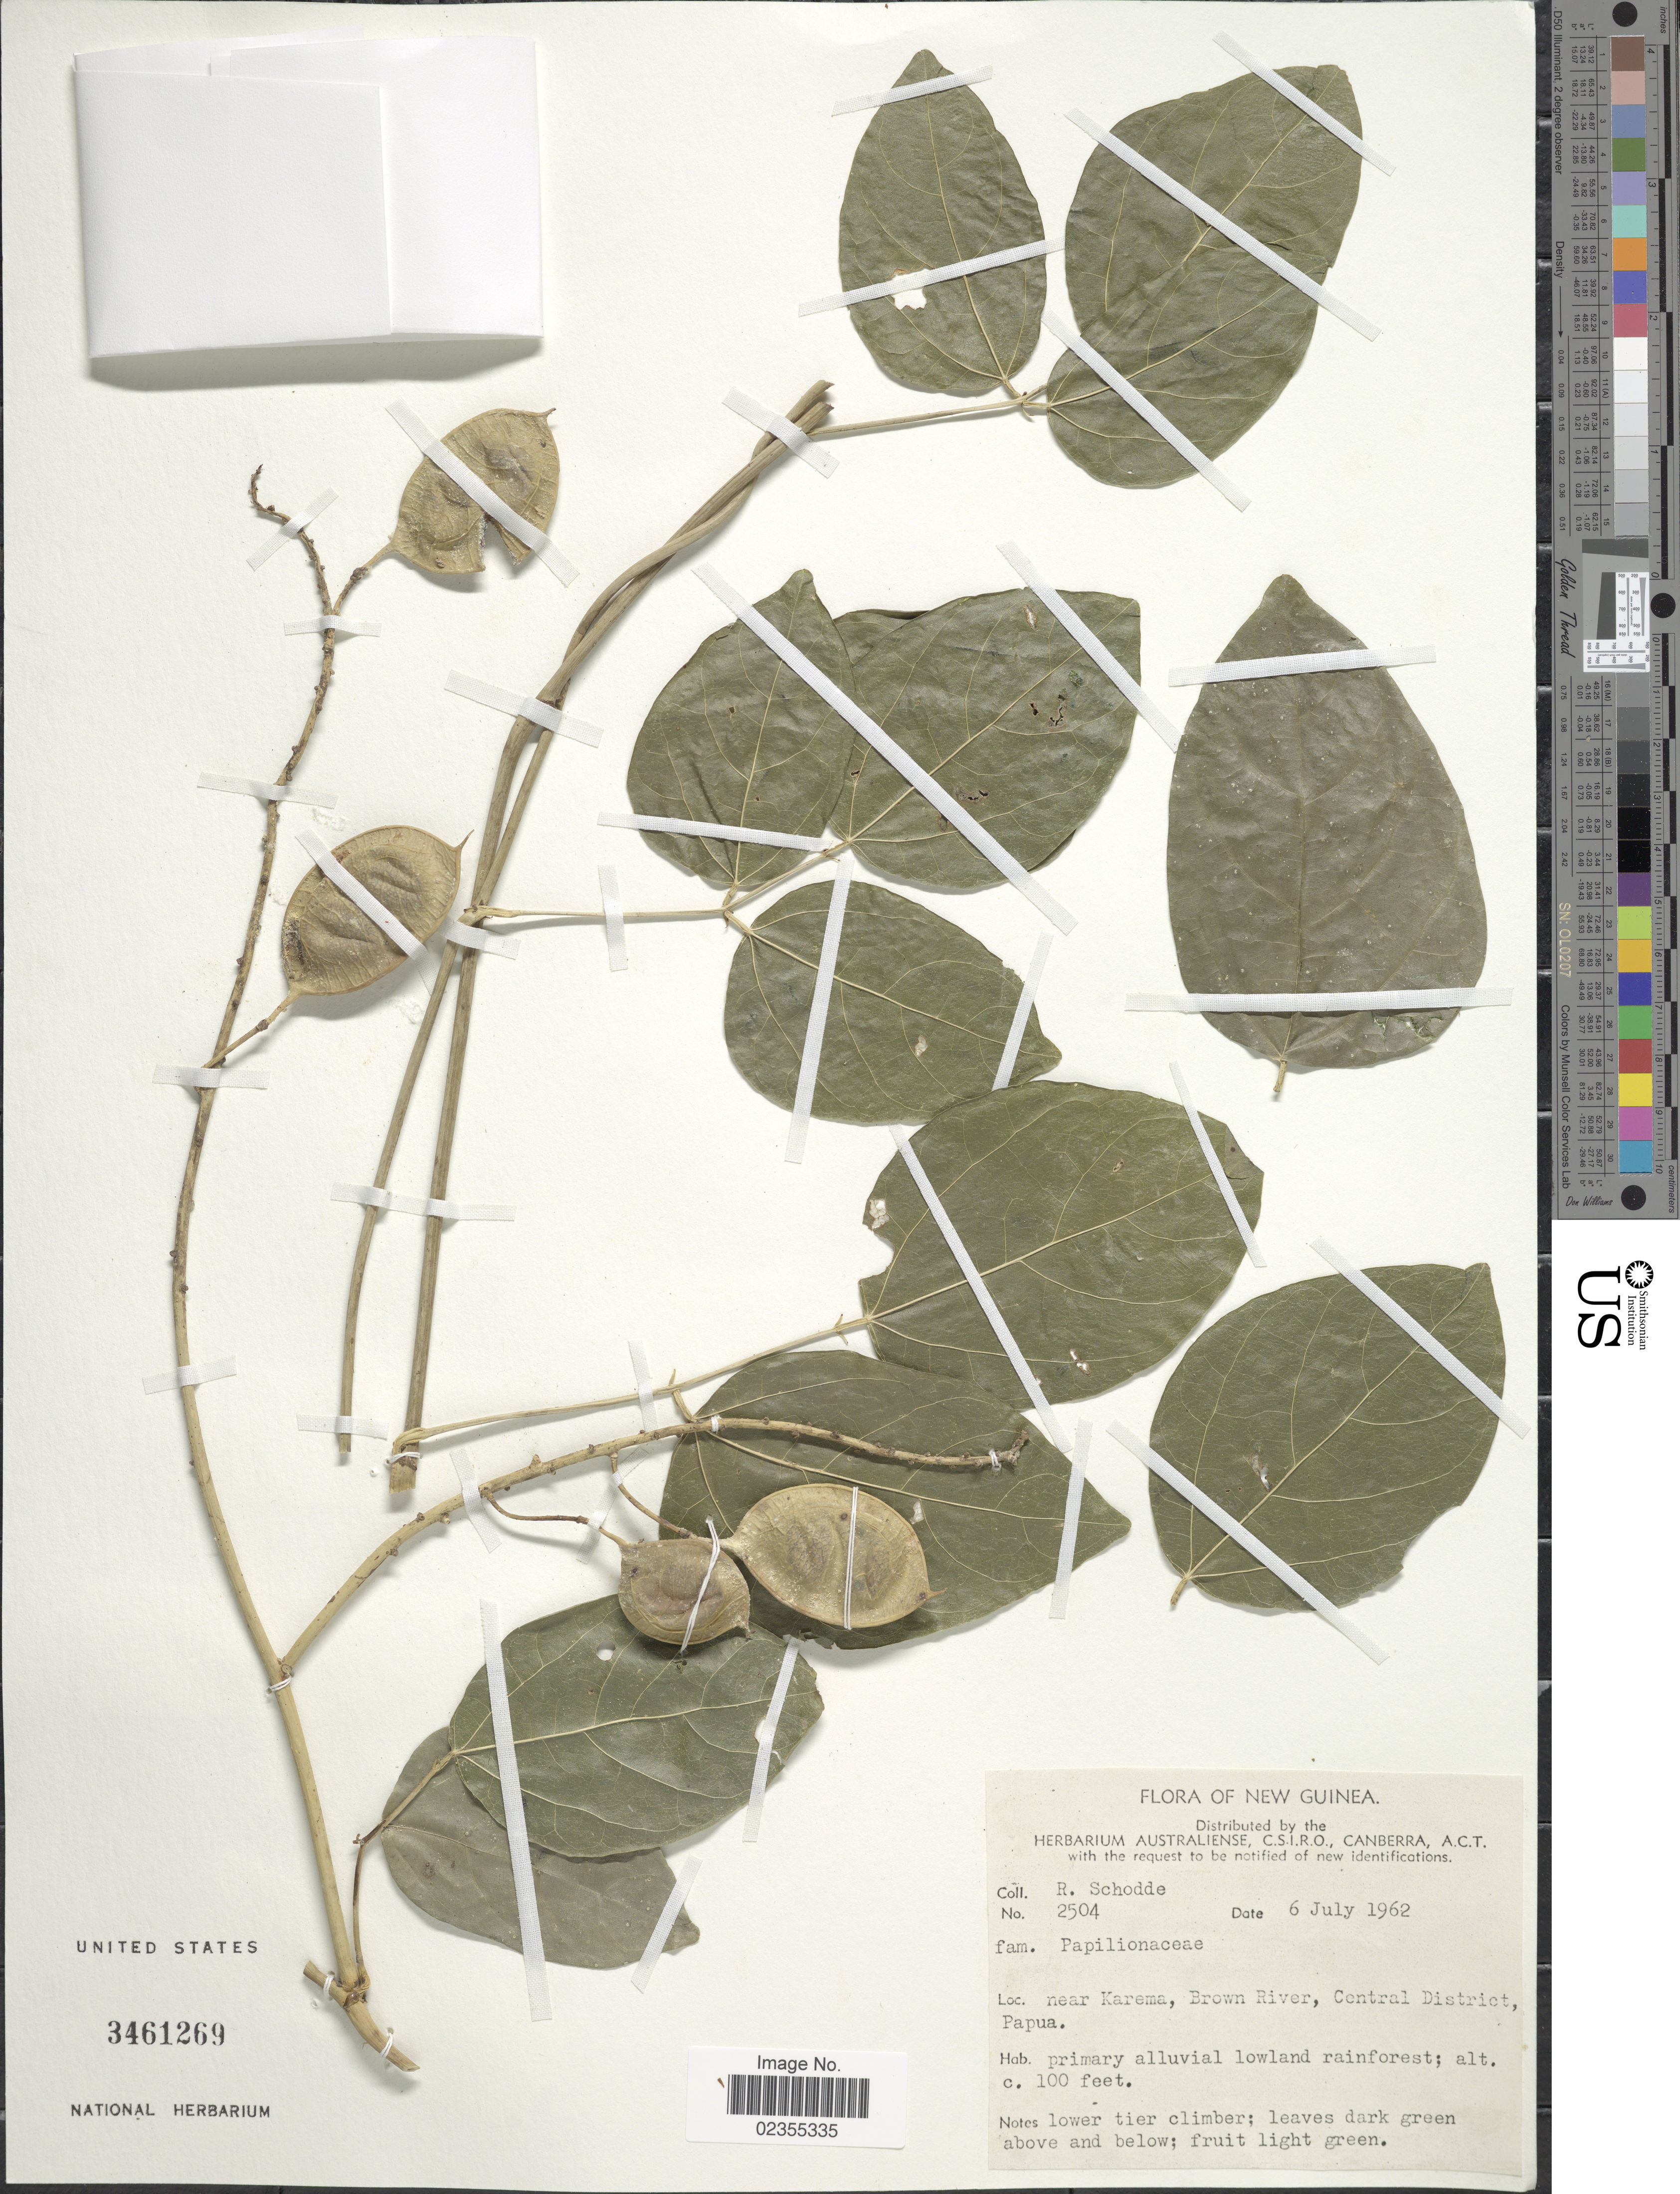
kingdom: Plantae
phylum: Tracheophyta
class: Magnoliopsida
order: Fabales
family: Fabaceae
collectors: R. Schodde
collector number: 2504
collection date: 1962-07-06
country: Papua New Guinea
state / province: Central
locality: New Guinea, near Karema, Brown River, Central District, primary alluvial lowland rainforest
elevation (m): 30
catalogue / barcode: US 3461269